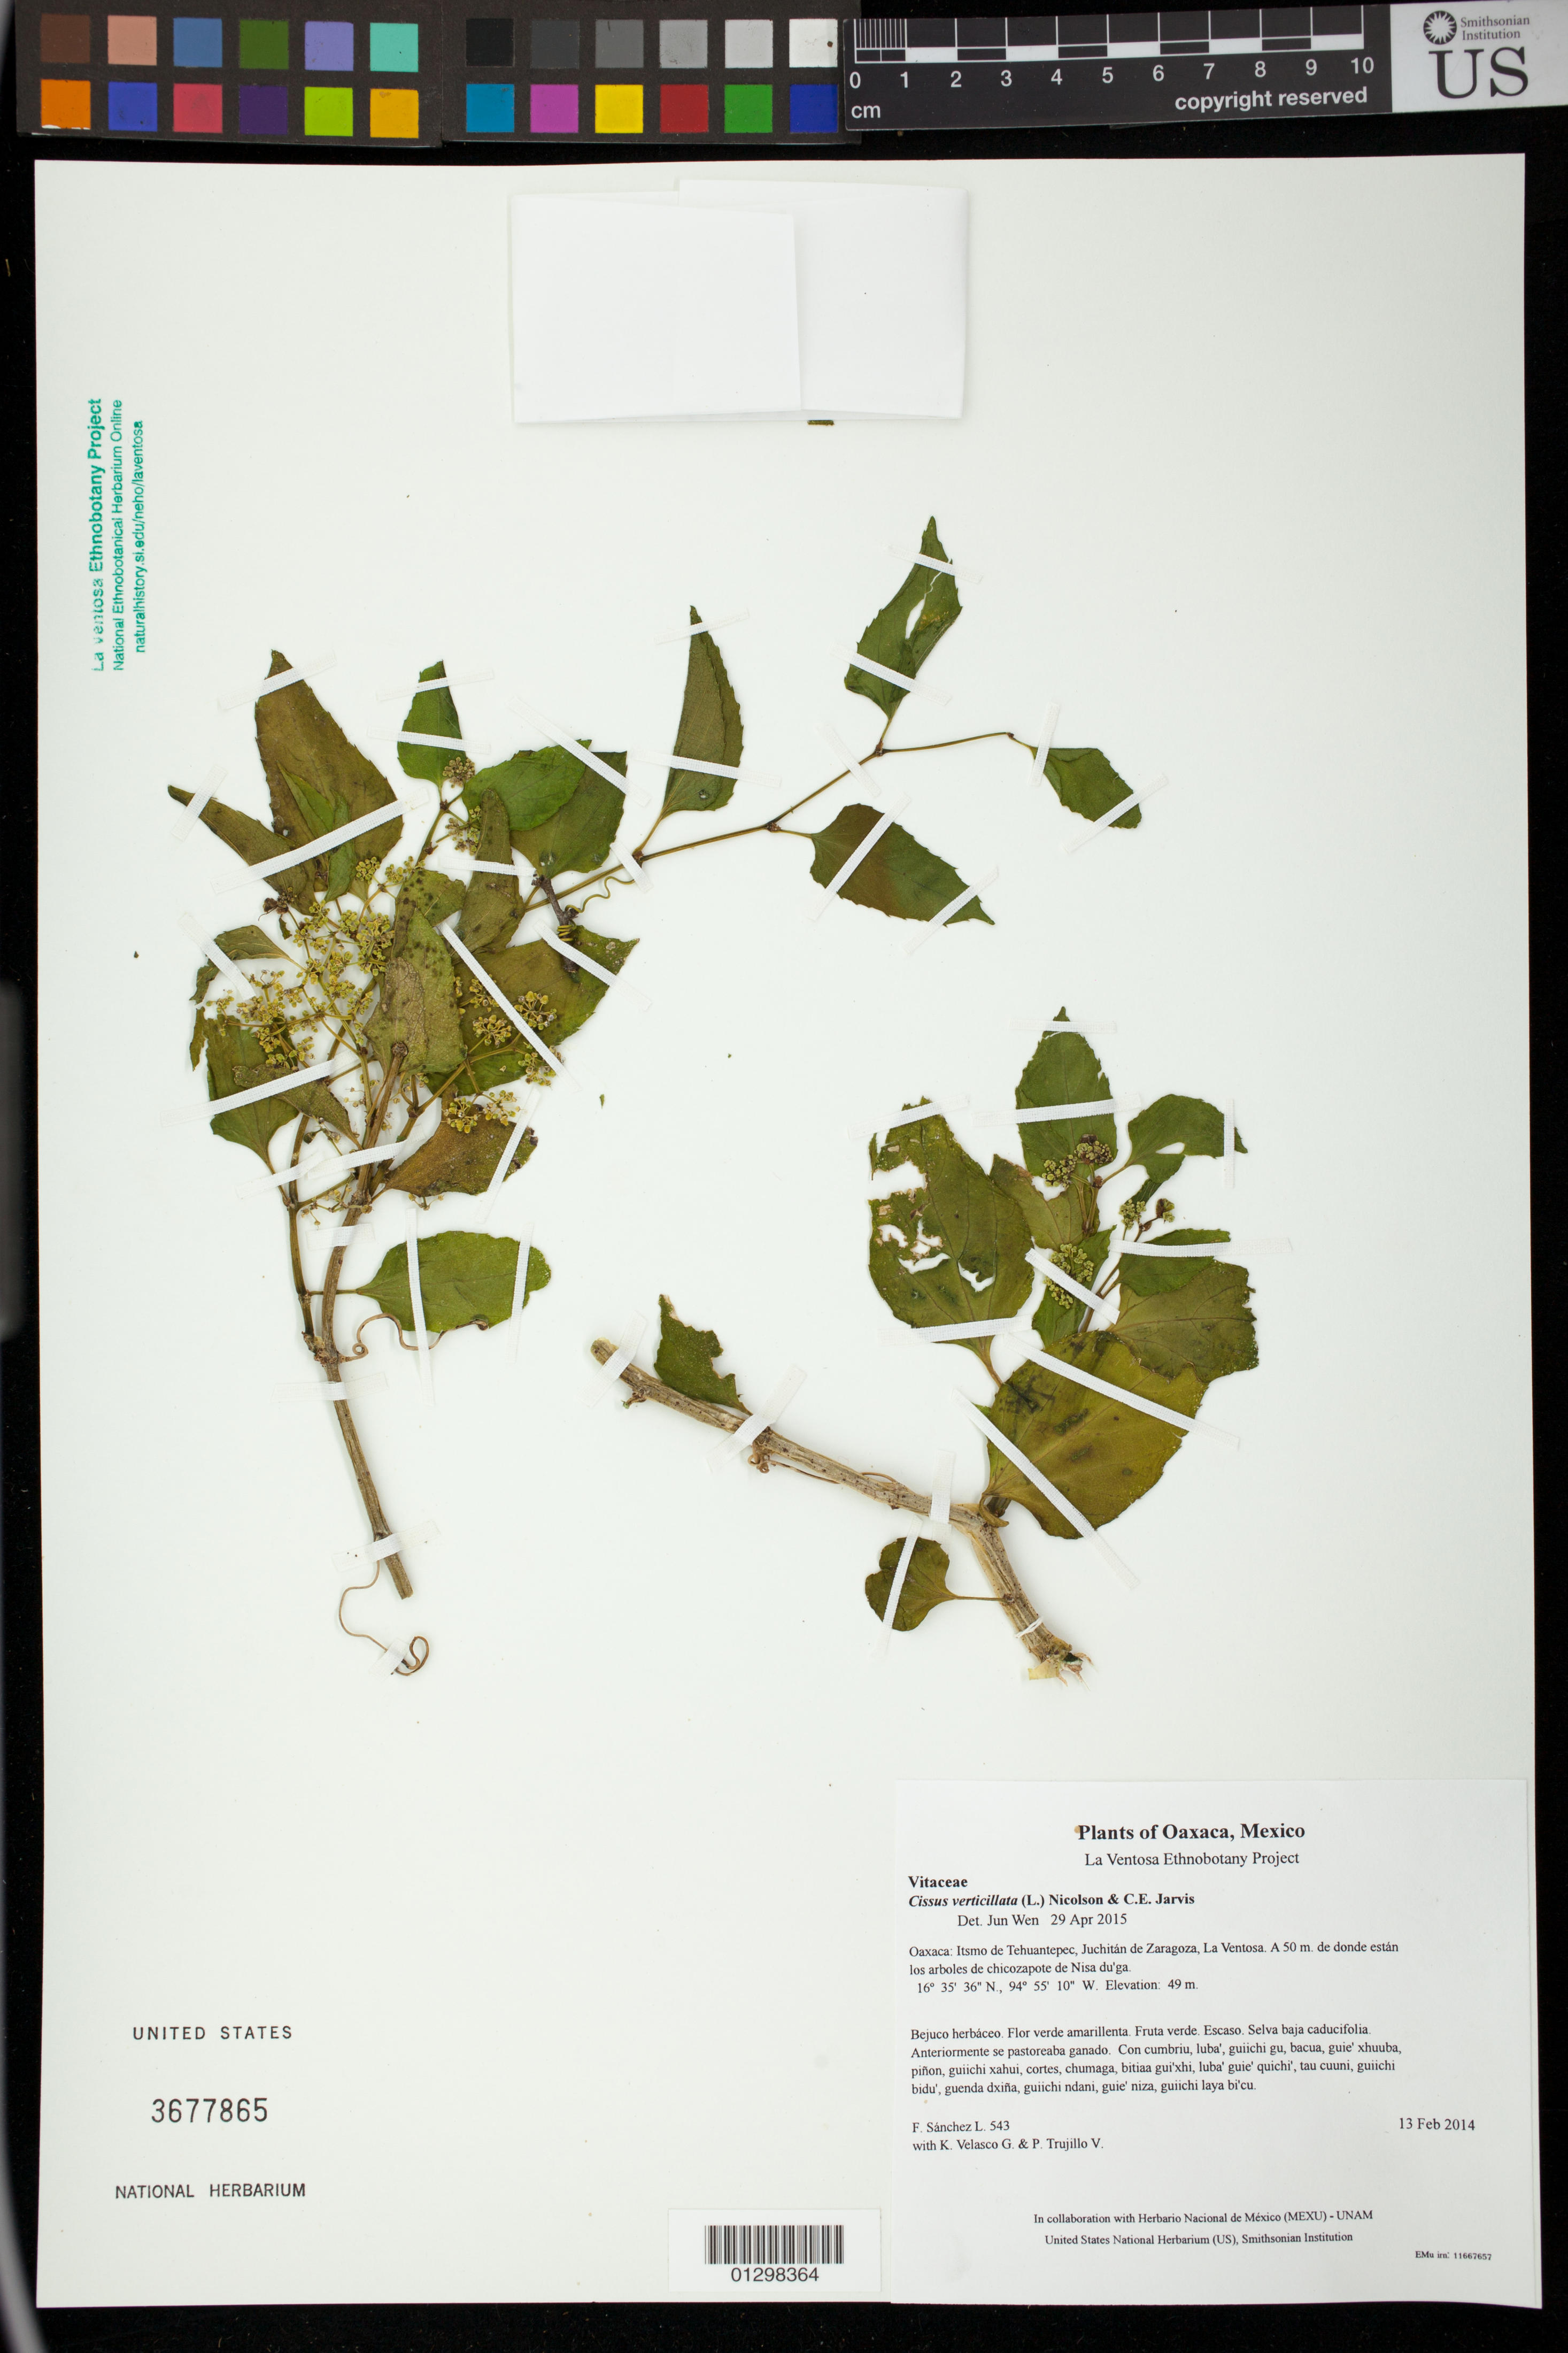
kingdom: Plantae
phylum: Tracheophyta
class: Magnoliopsida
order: Vitales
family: Vitaceae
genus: Cissus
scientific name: Cissus verticillata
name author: (L.) Nicolson & C.E. Jarvis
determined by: Wen, Jun, (BOT), Smithsonian Institution - National Museum of Natural History (UNITED STATES)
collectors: F. Sánchez L., K. Velasco G. & P. Trujillo V.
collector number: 543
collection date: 2014-02-13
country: Mexico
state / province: Oaxaca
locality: Itsmo de Tehuantepec, Juchitán de Zaragoza, La Ventosa. A 50 m. de donde están los arboles de chicozapote de Nisa du'ga.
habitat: Selva baja caducifolia. Anteriormente se pastoreaba ganado.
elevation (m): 49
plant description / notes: JEBOT, MEXU, SERO, US; Luba'. Guie' naga' naguchi ga. Cuaananaxhi naga'. Huaxie'.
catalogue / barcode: US 3677865